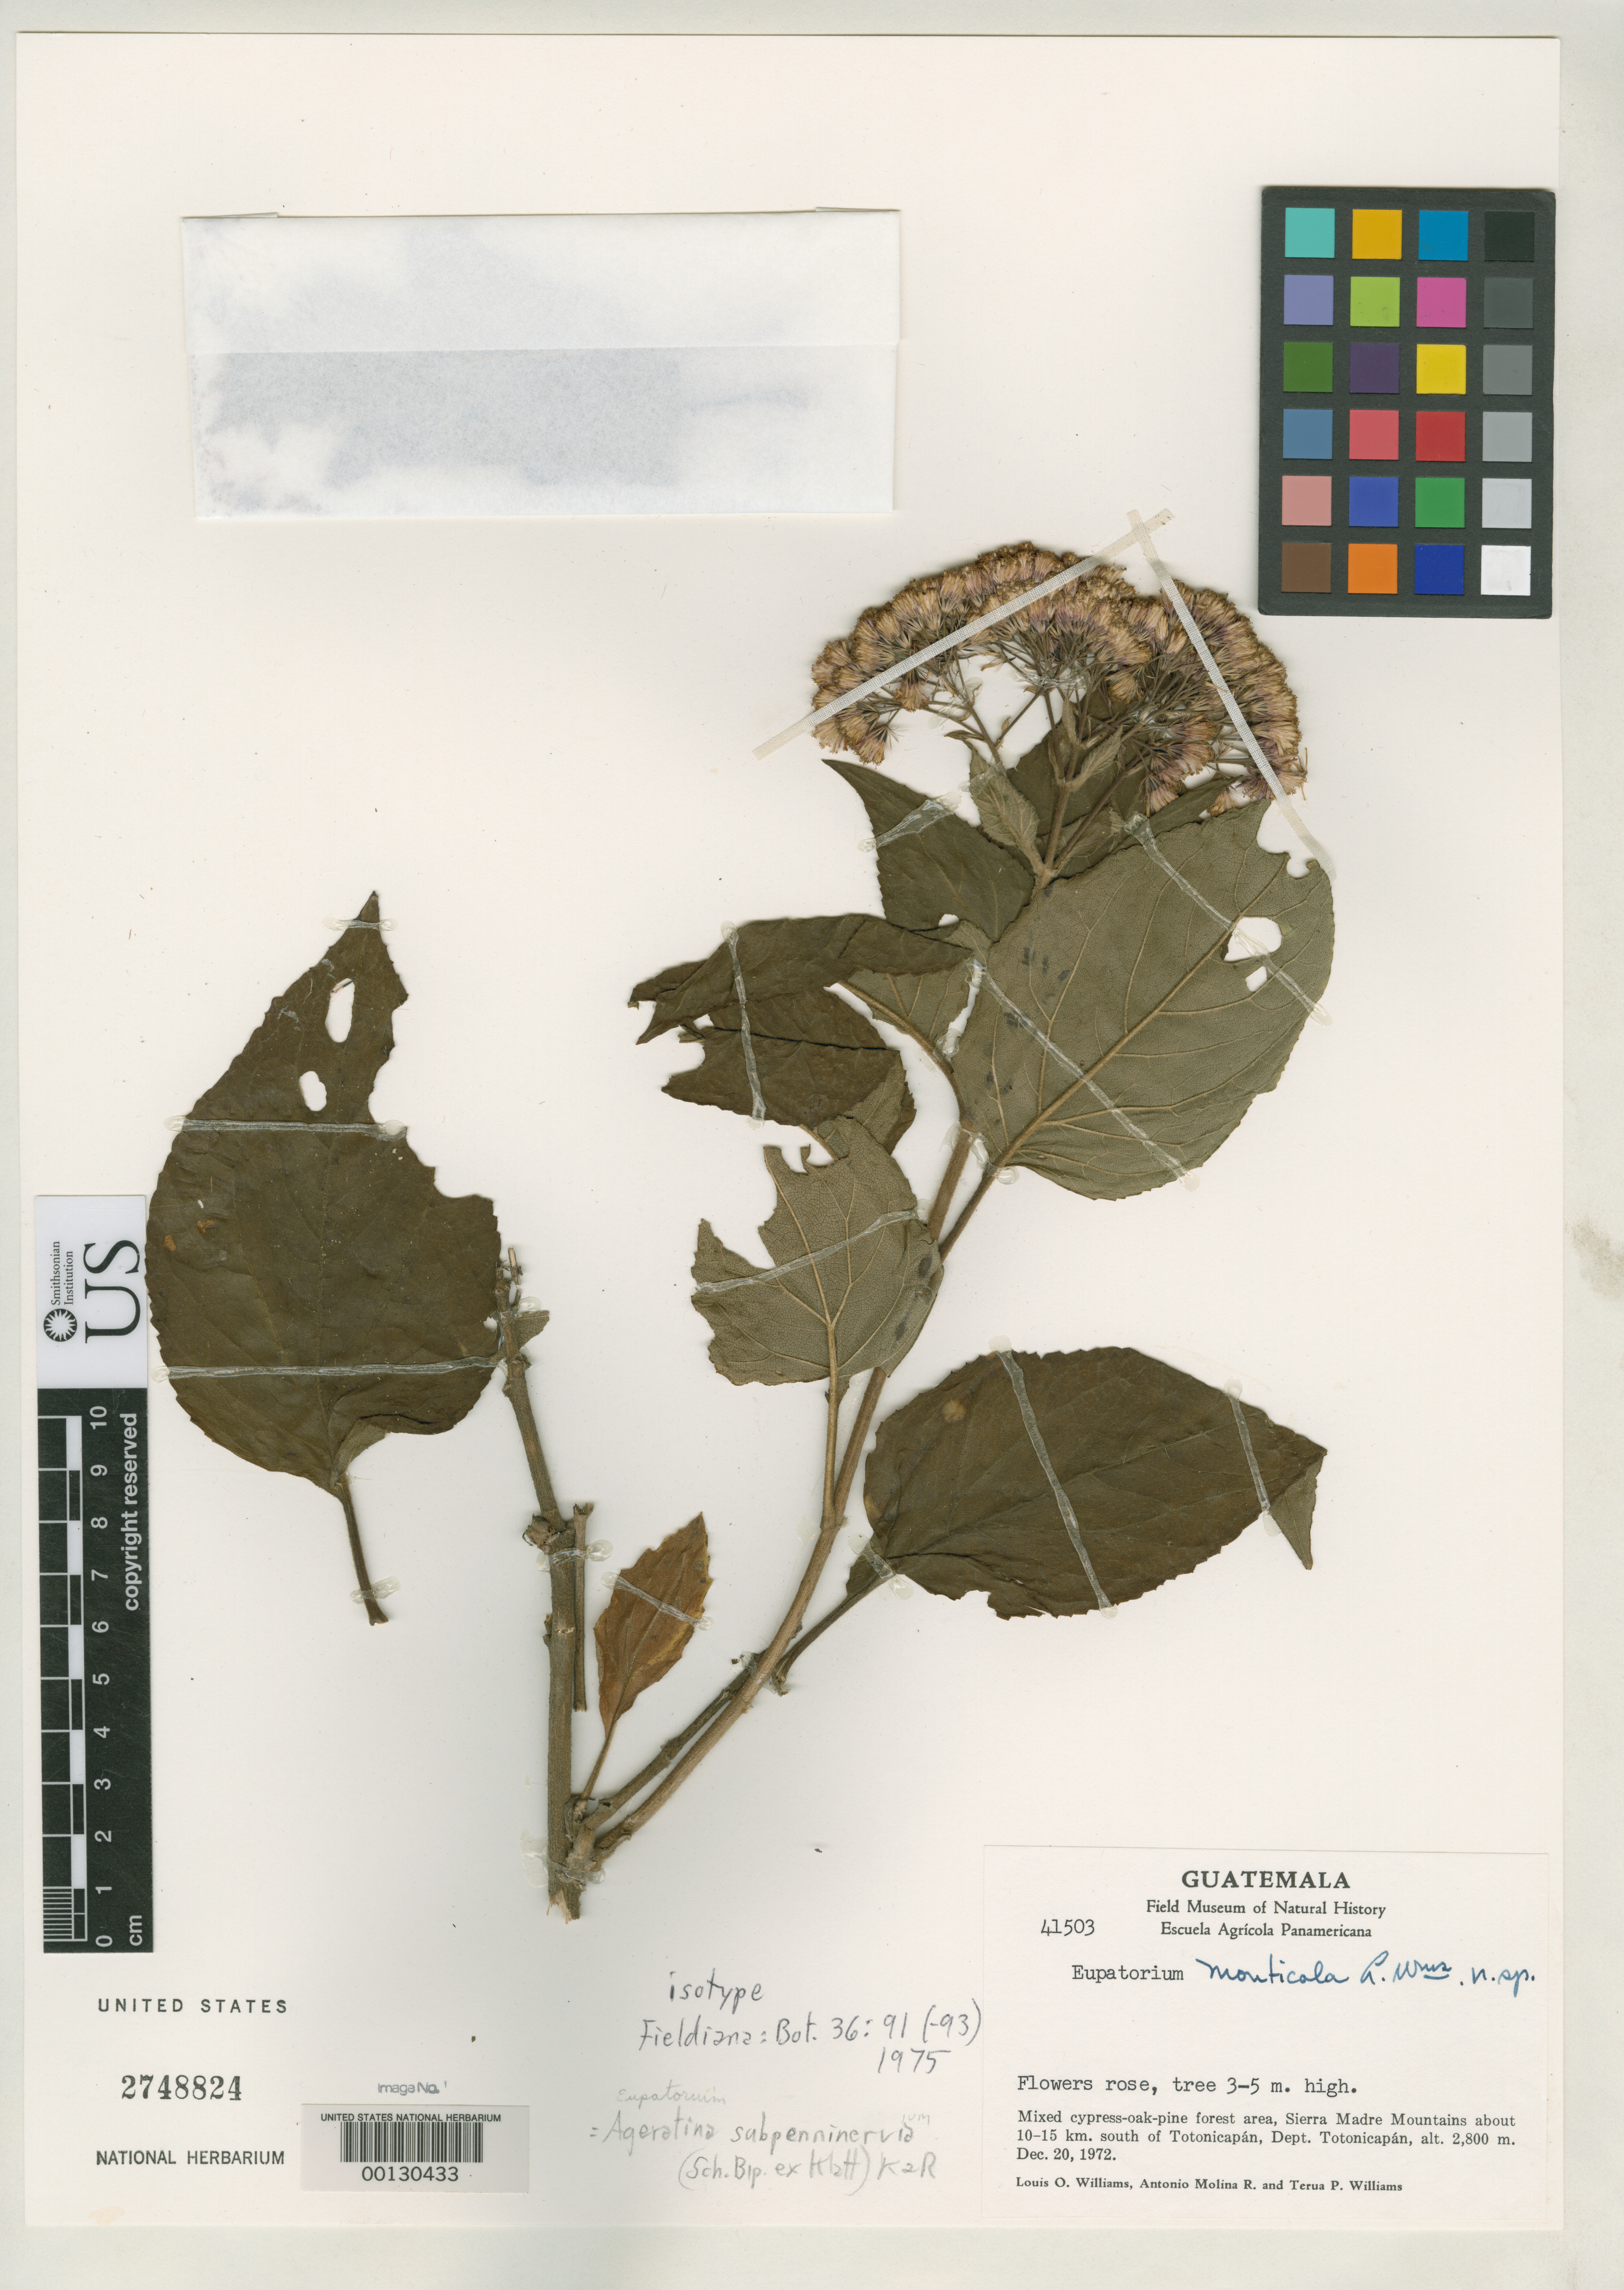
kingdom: Plantae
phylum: Tracheophyta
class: Magnoliopsida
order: Asterales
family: Asteraceae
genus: Eupatorium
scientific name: Eupatorium monticola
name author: L.O. Williams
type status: Isotype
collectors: L. O. Williams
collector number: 41503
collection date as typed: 20 Dec 1972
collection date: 1972-12-20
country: Guatemala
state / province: Totonicapán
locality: Sierra Madre Mts.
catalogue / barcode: US 2748824